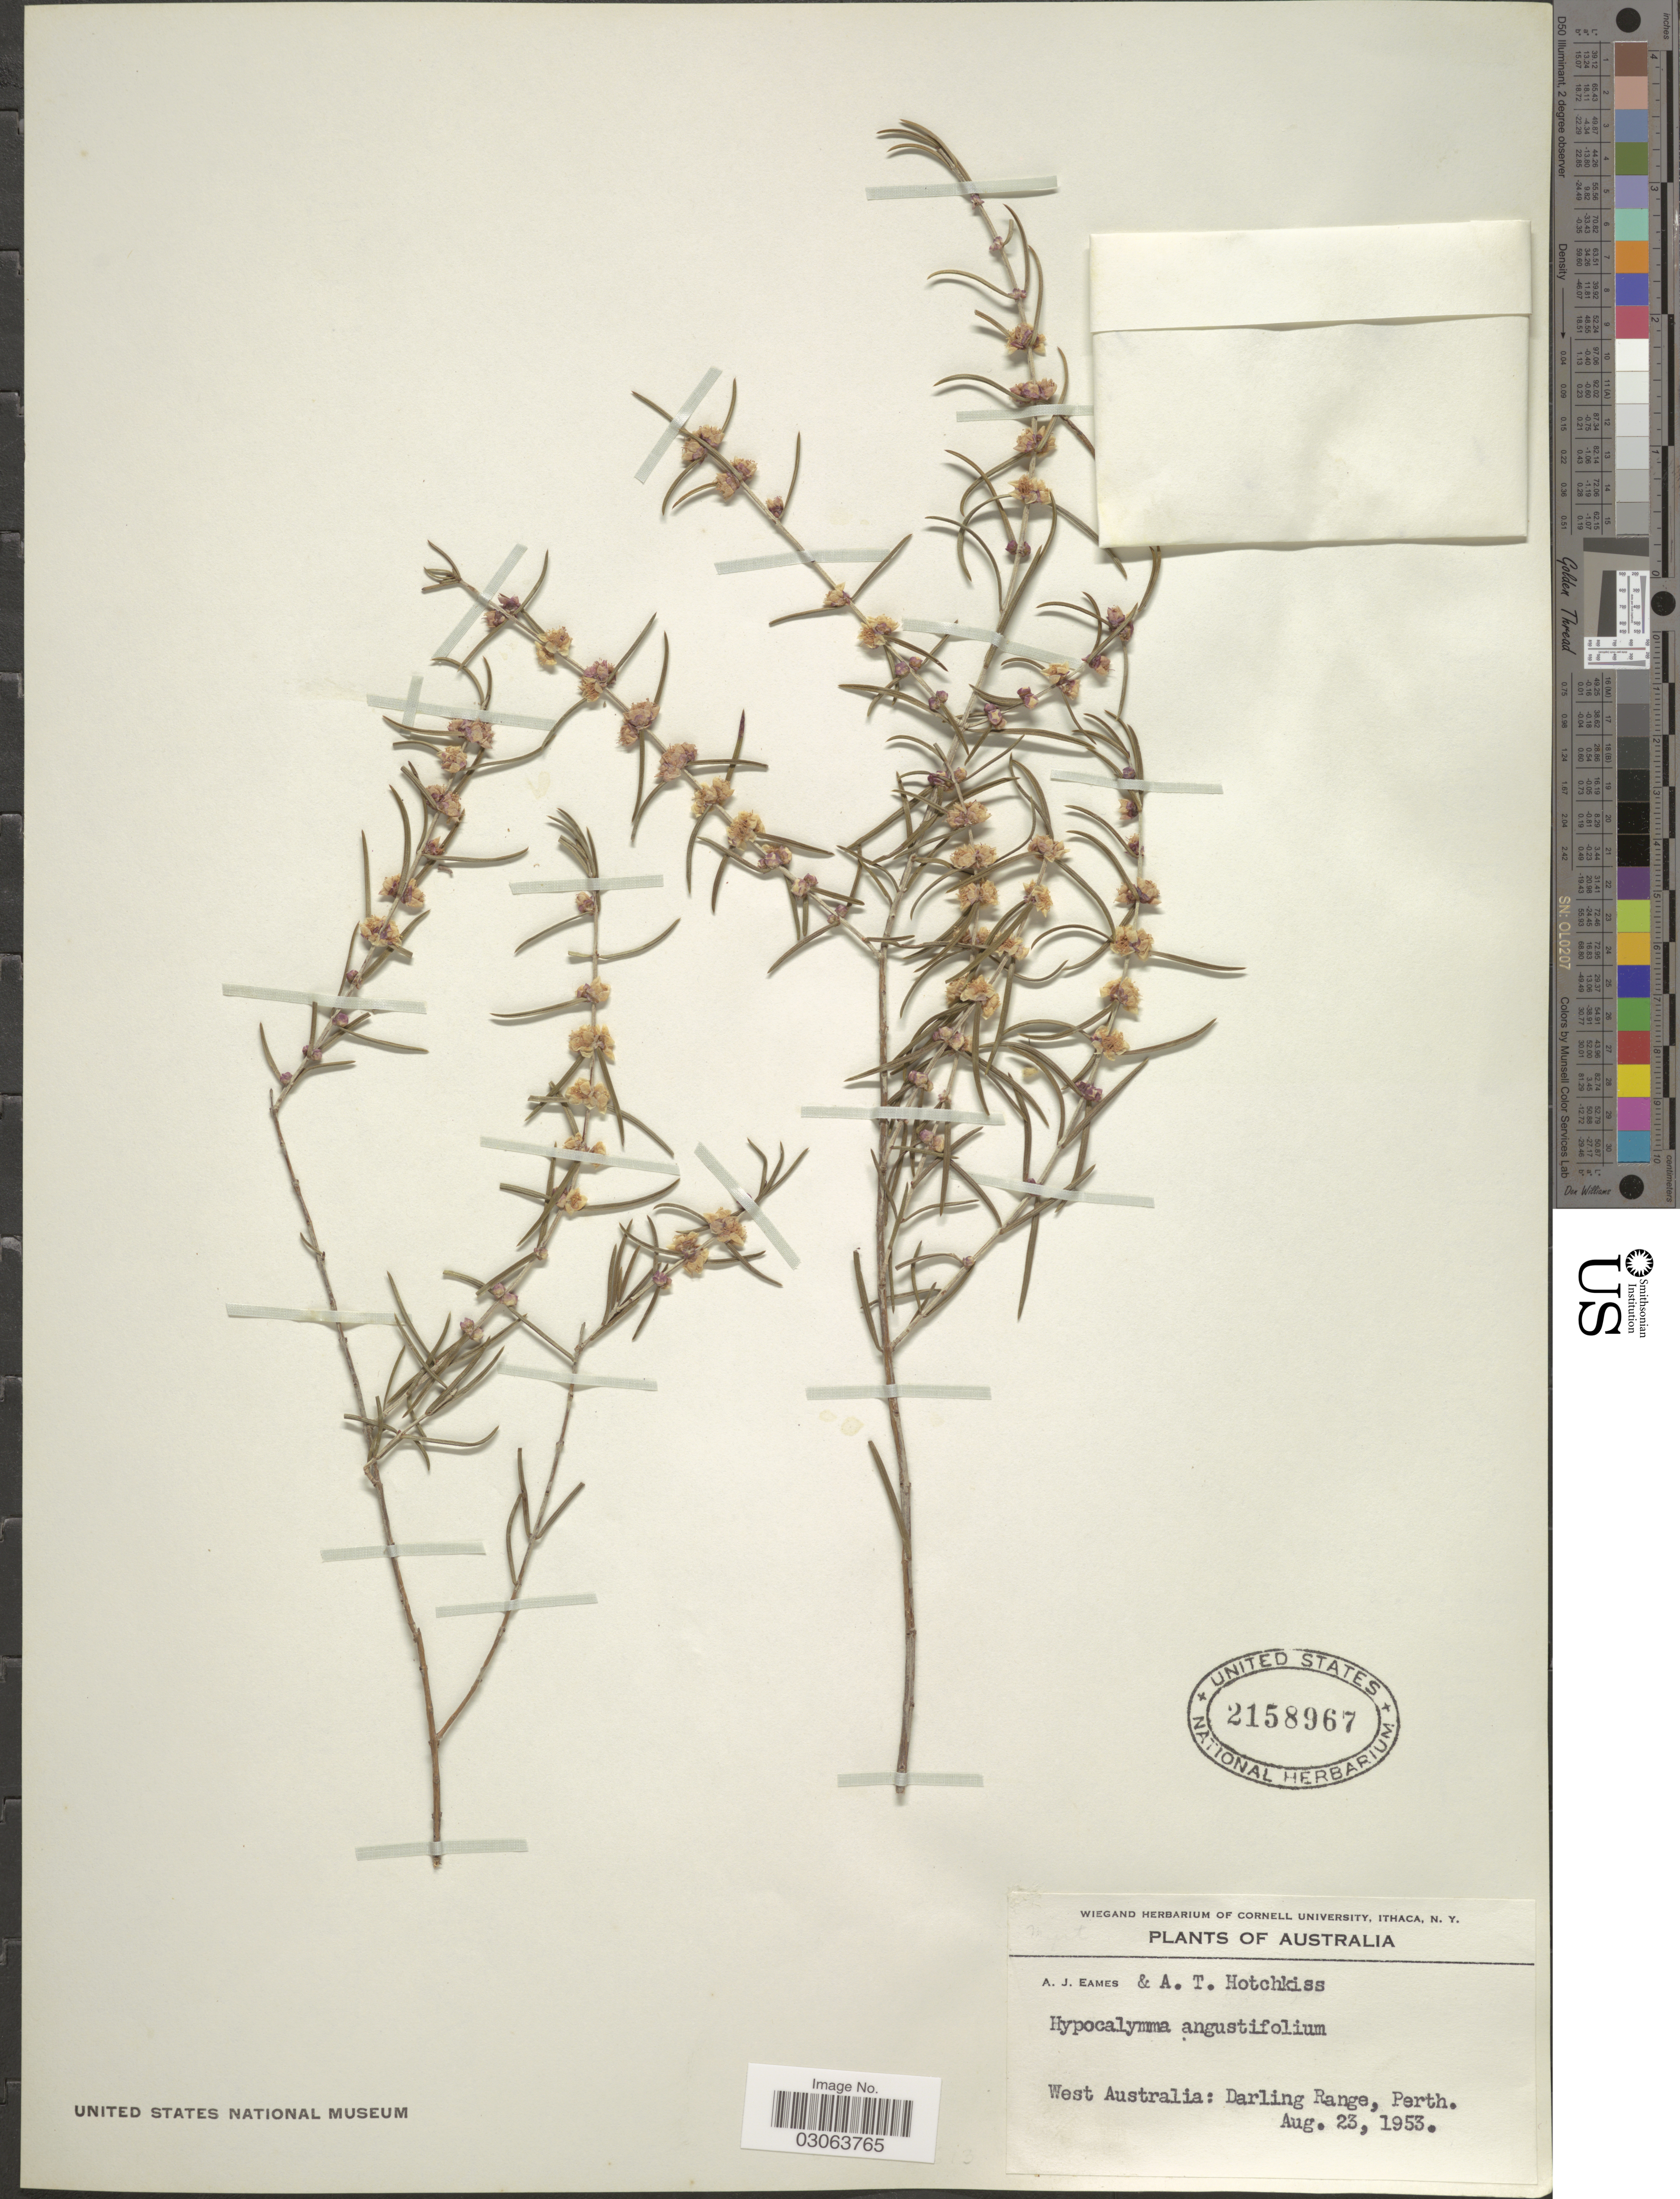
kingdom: Plantae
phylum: Tracheophyta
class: Magnoliopsida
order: Myrtales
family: Myrtaceae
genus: Hypocalymma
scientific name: Hypocalymma angustifolium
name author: (Endl.) Schauer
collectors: A. J. Eames & A. Hotchkiss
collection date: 1953-08-23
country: Australia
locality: West Australia: Darling Range, Perth.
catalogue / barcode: US 2158967